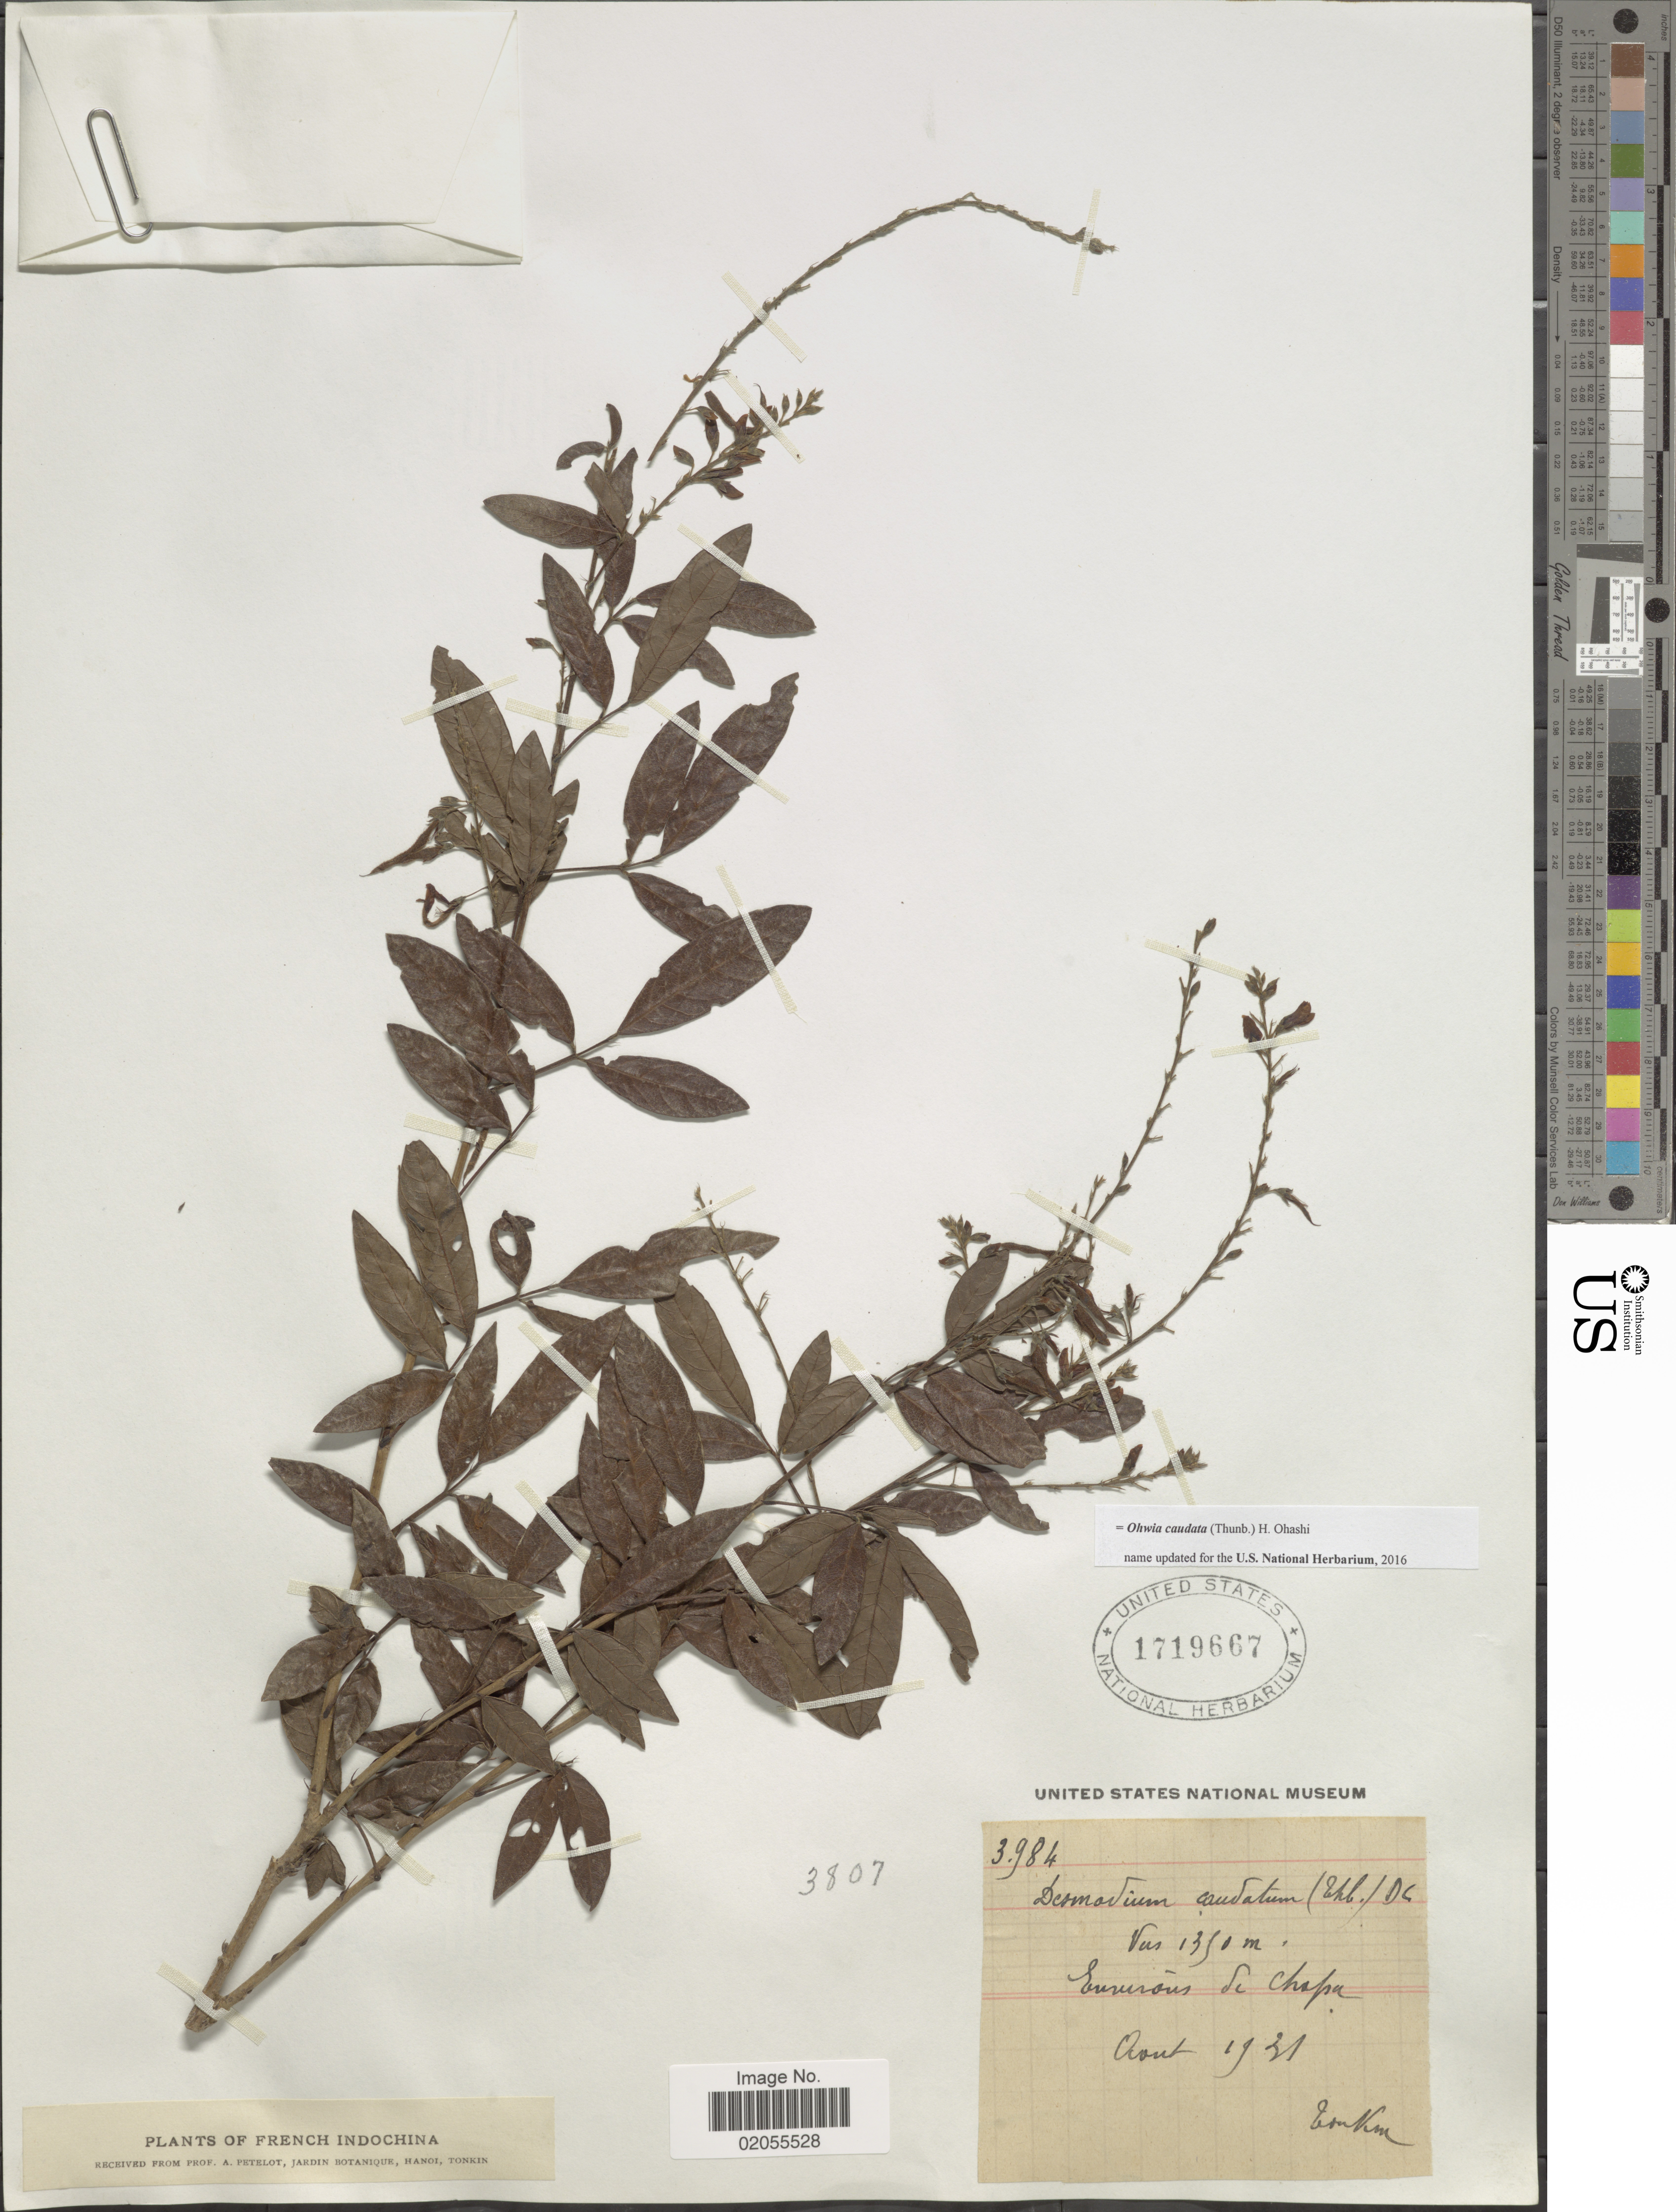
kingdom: Plantae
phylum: Tracheophyta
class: Magnoliopsida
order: Fabales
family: Fabaceae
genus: Ohwia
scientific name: Ohwia caudata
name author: (Thunb.) H. Ohashi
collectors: A. Petelot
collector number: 3984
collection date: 1931-08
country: Vietnam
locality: Tonkin. Environs de Chapa, French Indochina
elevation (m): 1350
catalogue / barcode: US 1719667